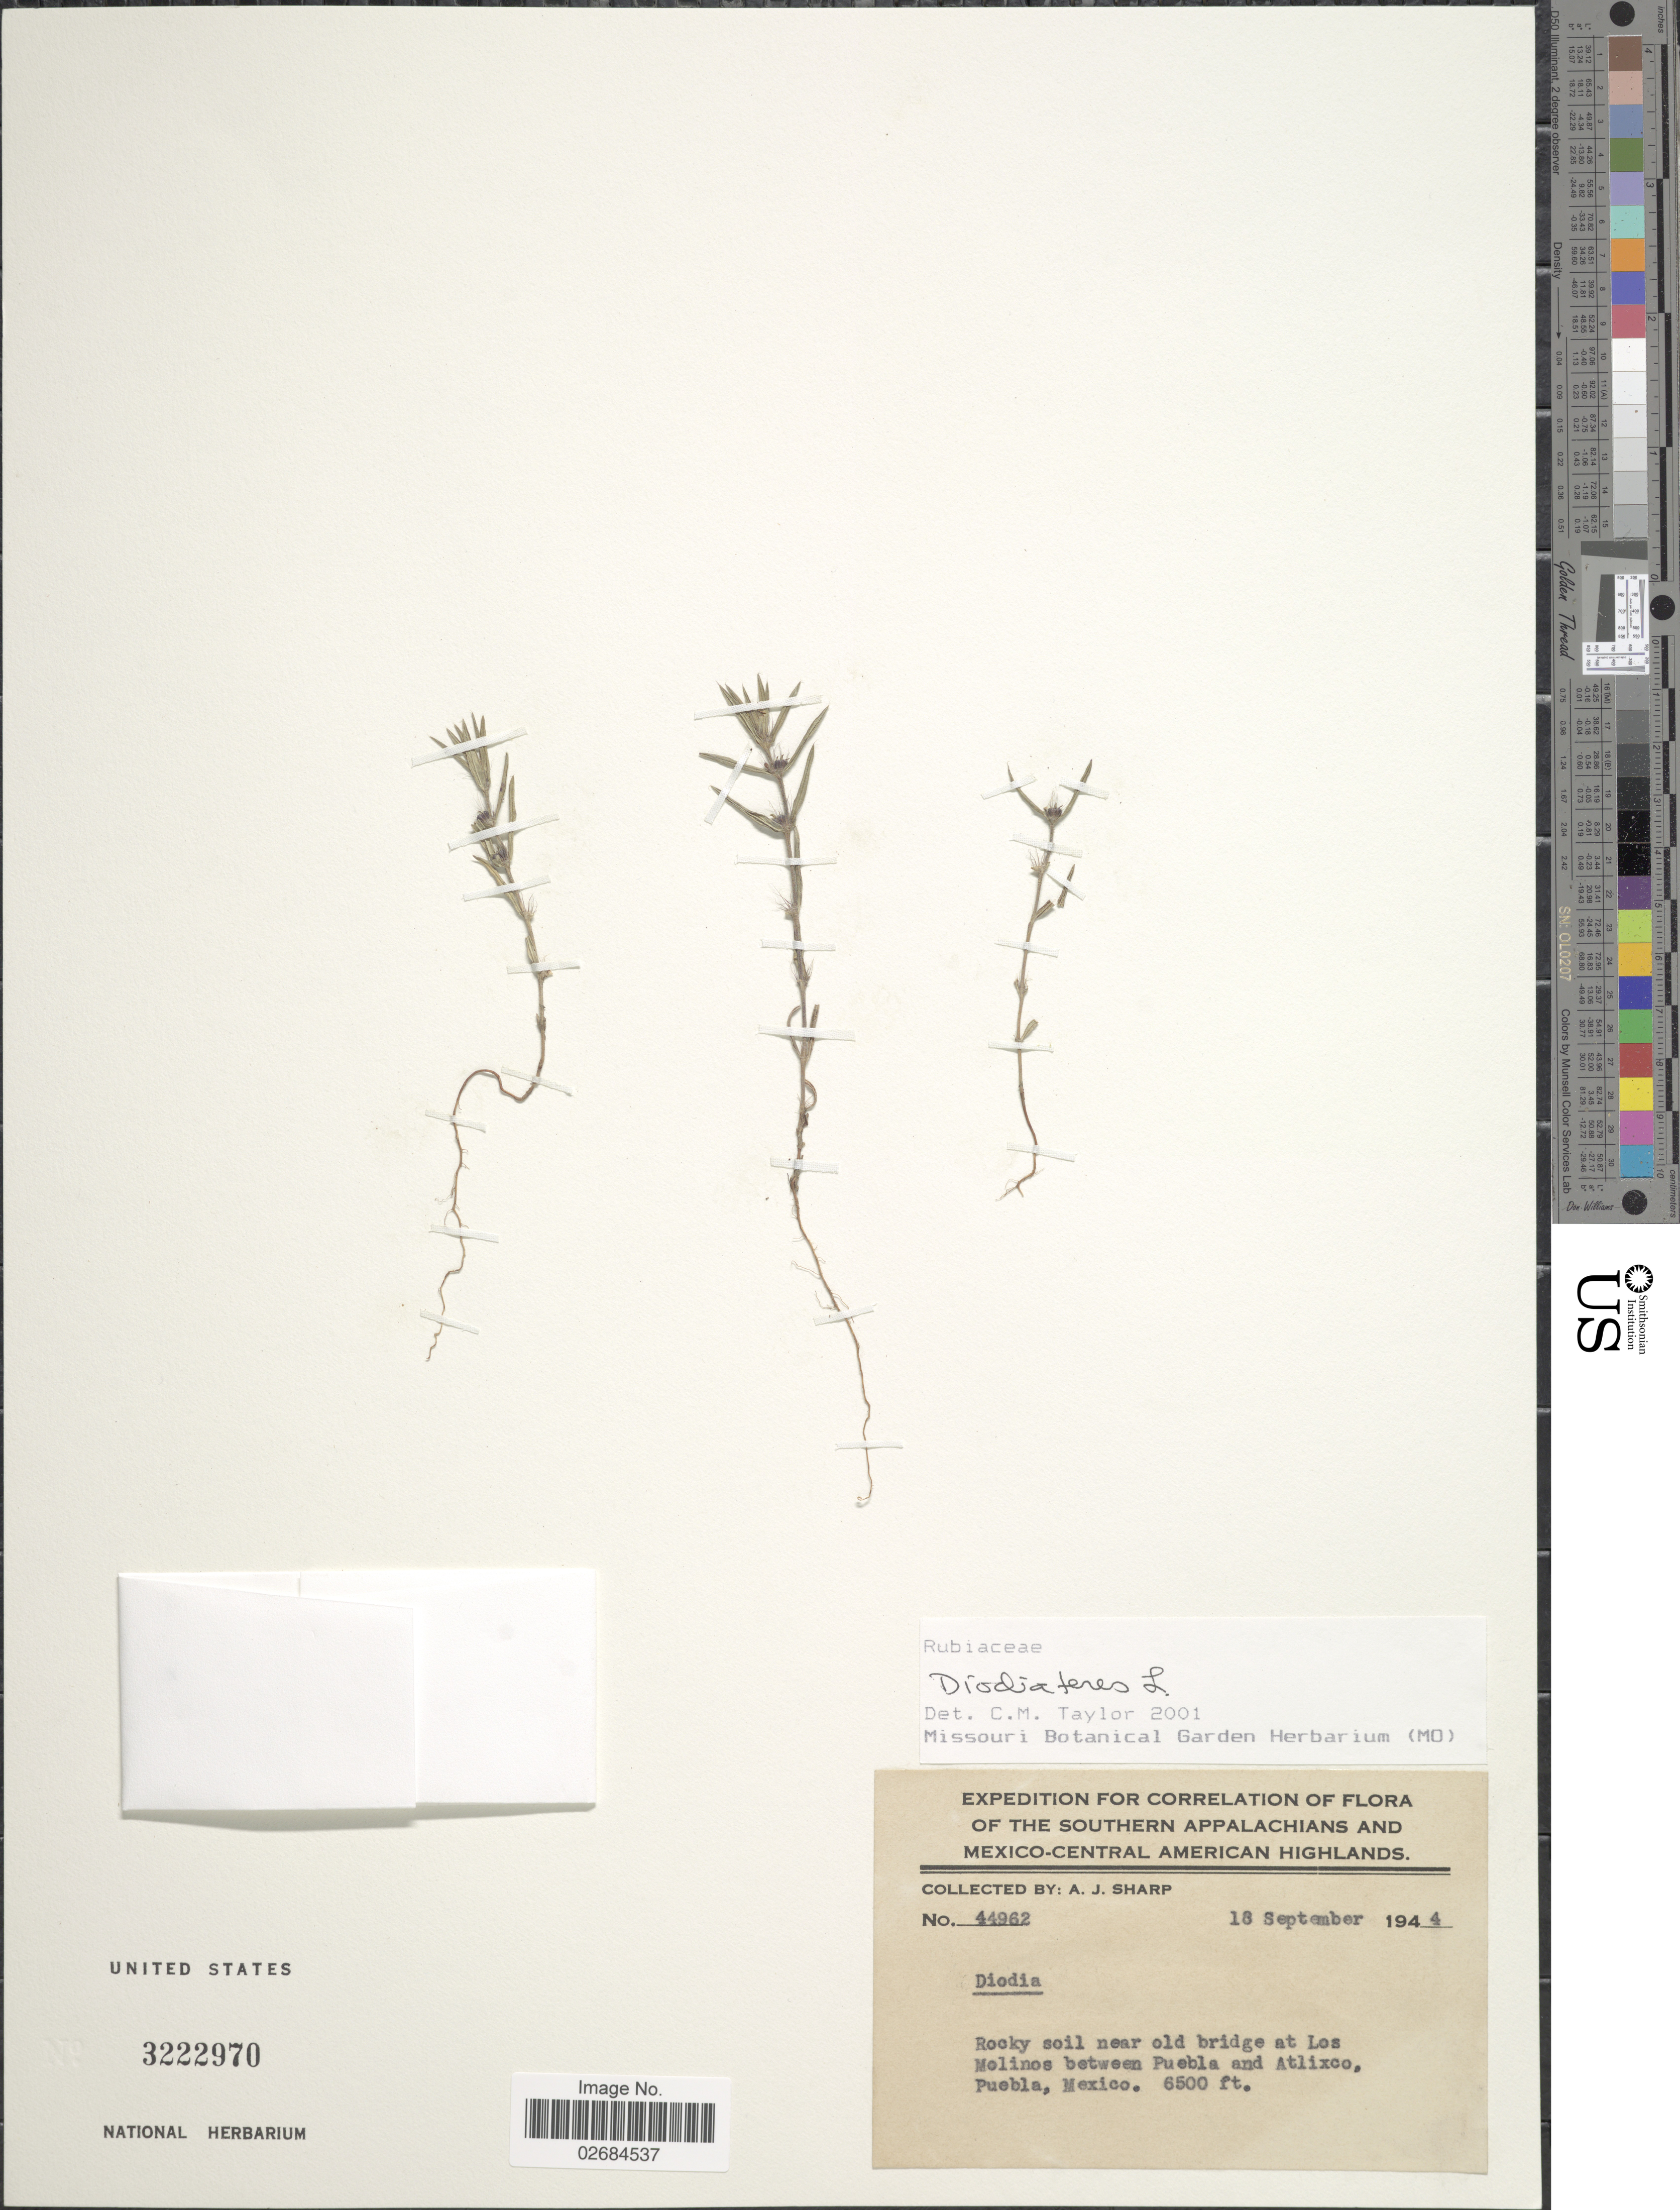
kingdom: Plantae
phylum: Tracheophyta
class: Magnoliopsida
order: Gentianales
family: Rubiaceae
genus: Diodia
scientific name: Diodia teres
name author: Walter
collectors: A. J. Sharp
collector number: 44962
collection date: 1944-09-18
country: Mexico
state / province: Puebla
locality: Los Molinos between Puebla and Atlixco. Southern Appalachians and Mexico-Central American Highlands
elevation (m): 1981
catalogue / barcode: US 3222970